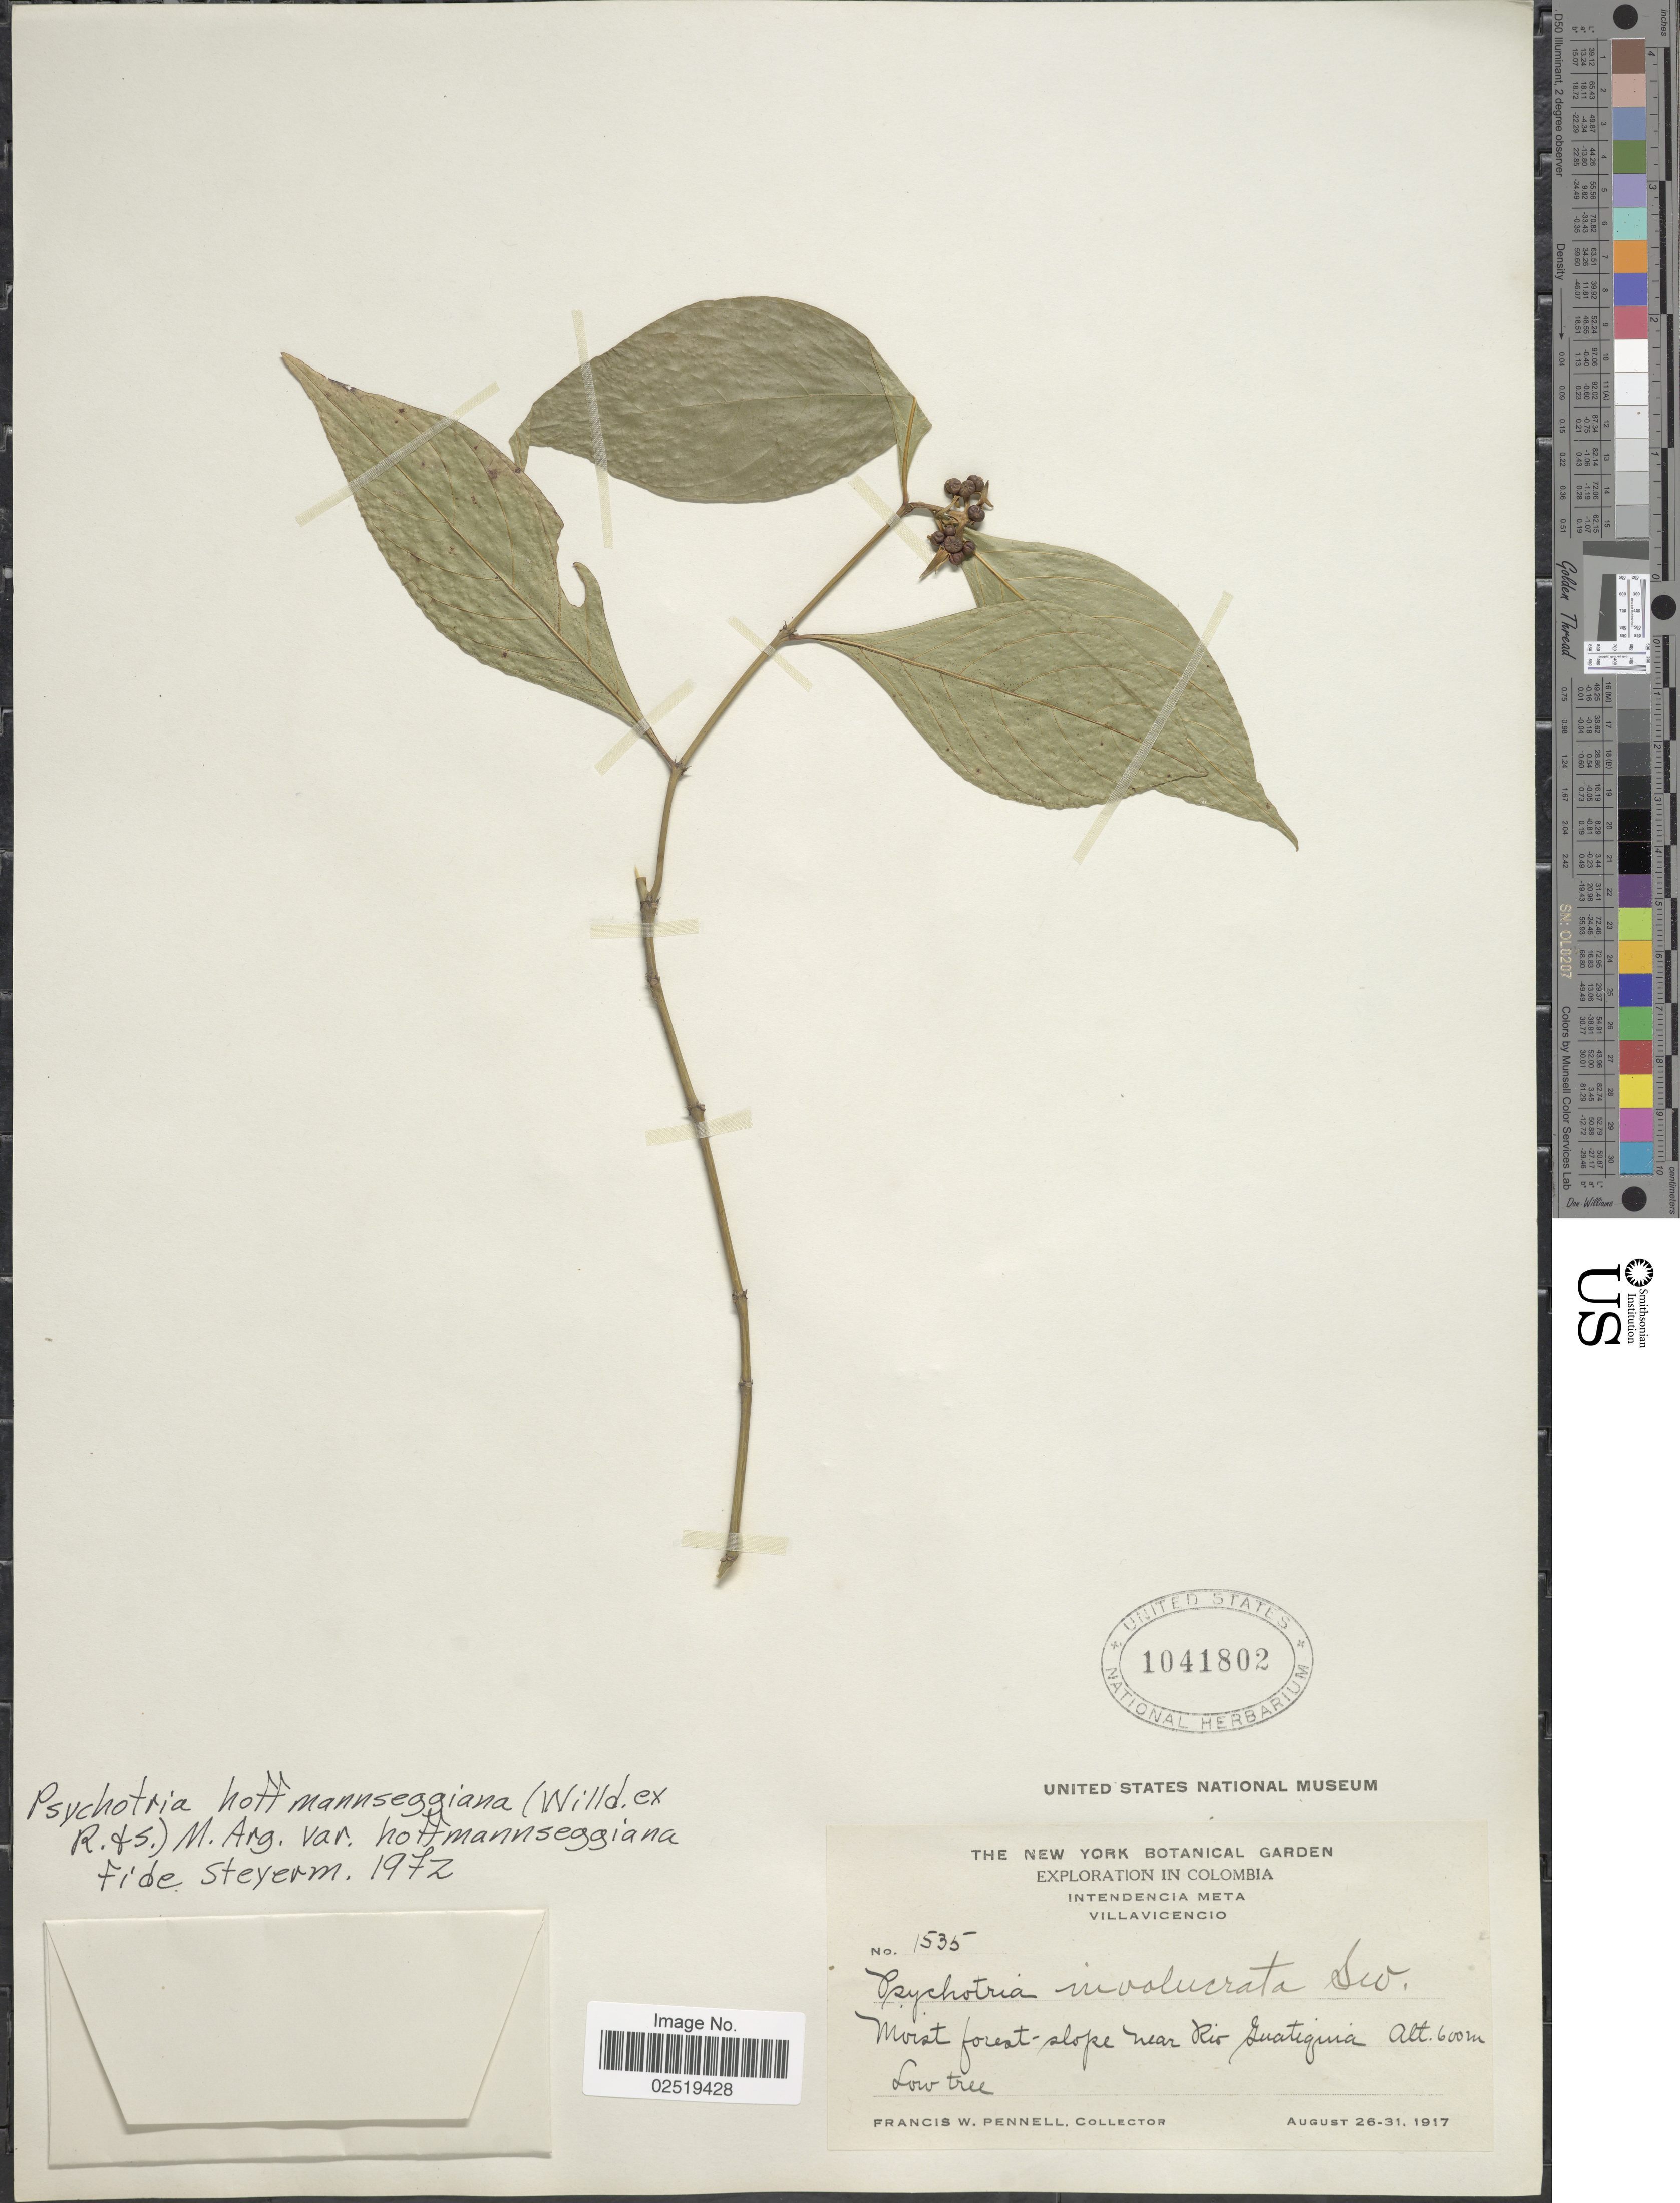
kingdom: Plantae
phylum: Tracheophyta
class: Magnoliopsida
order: Gentianales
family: Rubiaceae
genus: Psychotria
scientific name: Psychotria hoffmannseggiana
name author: (Willd. ex Roem. & Schult.) Müll. Arg.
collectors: F. W. Pennell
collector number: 1535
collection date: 1917-08-26/1917-08-31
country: Colombia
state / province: Meta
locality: Intendencia Meta, Villavicencio, moist forest-slope near Rio Guatiquia.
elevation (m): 600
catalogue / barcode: US 1041802